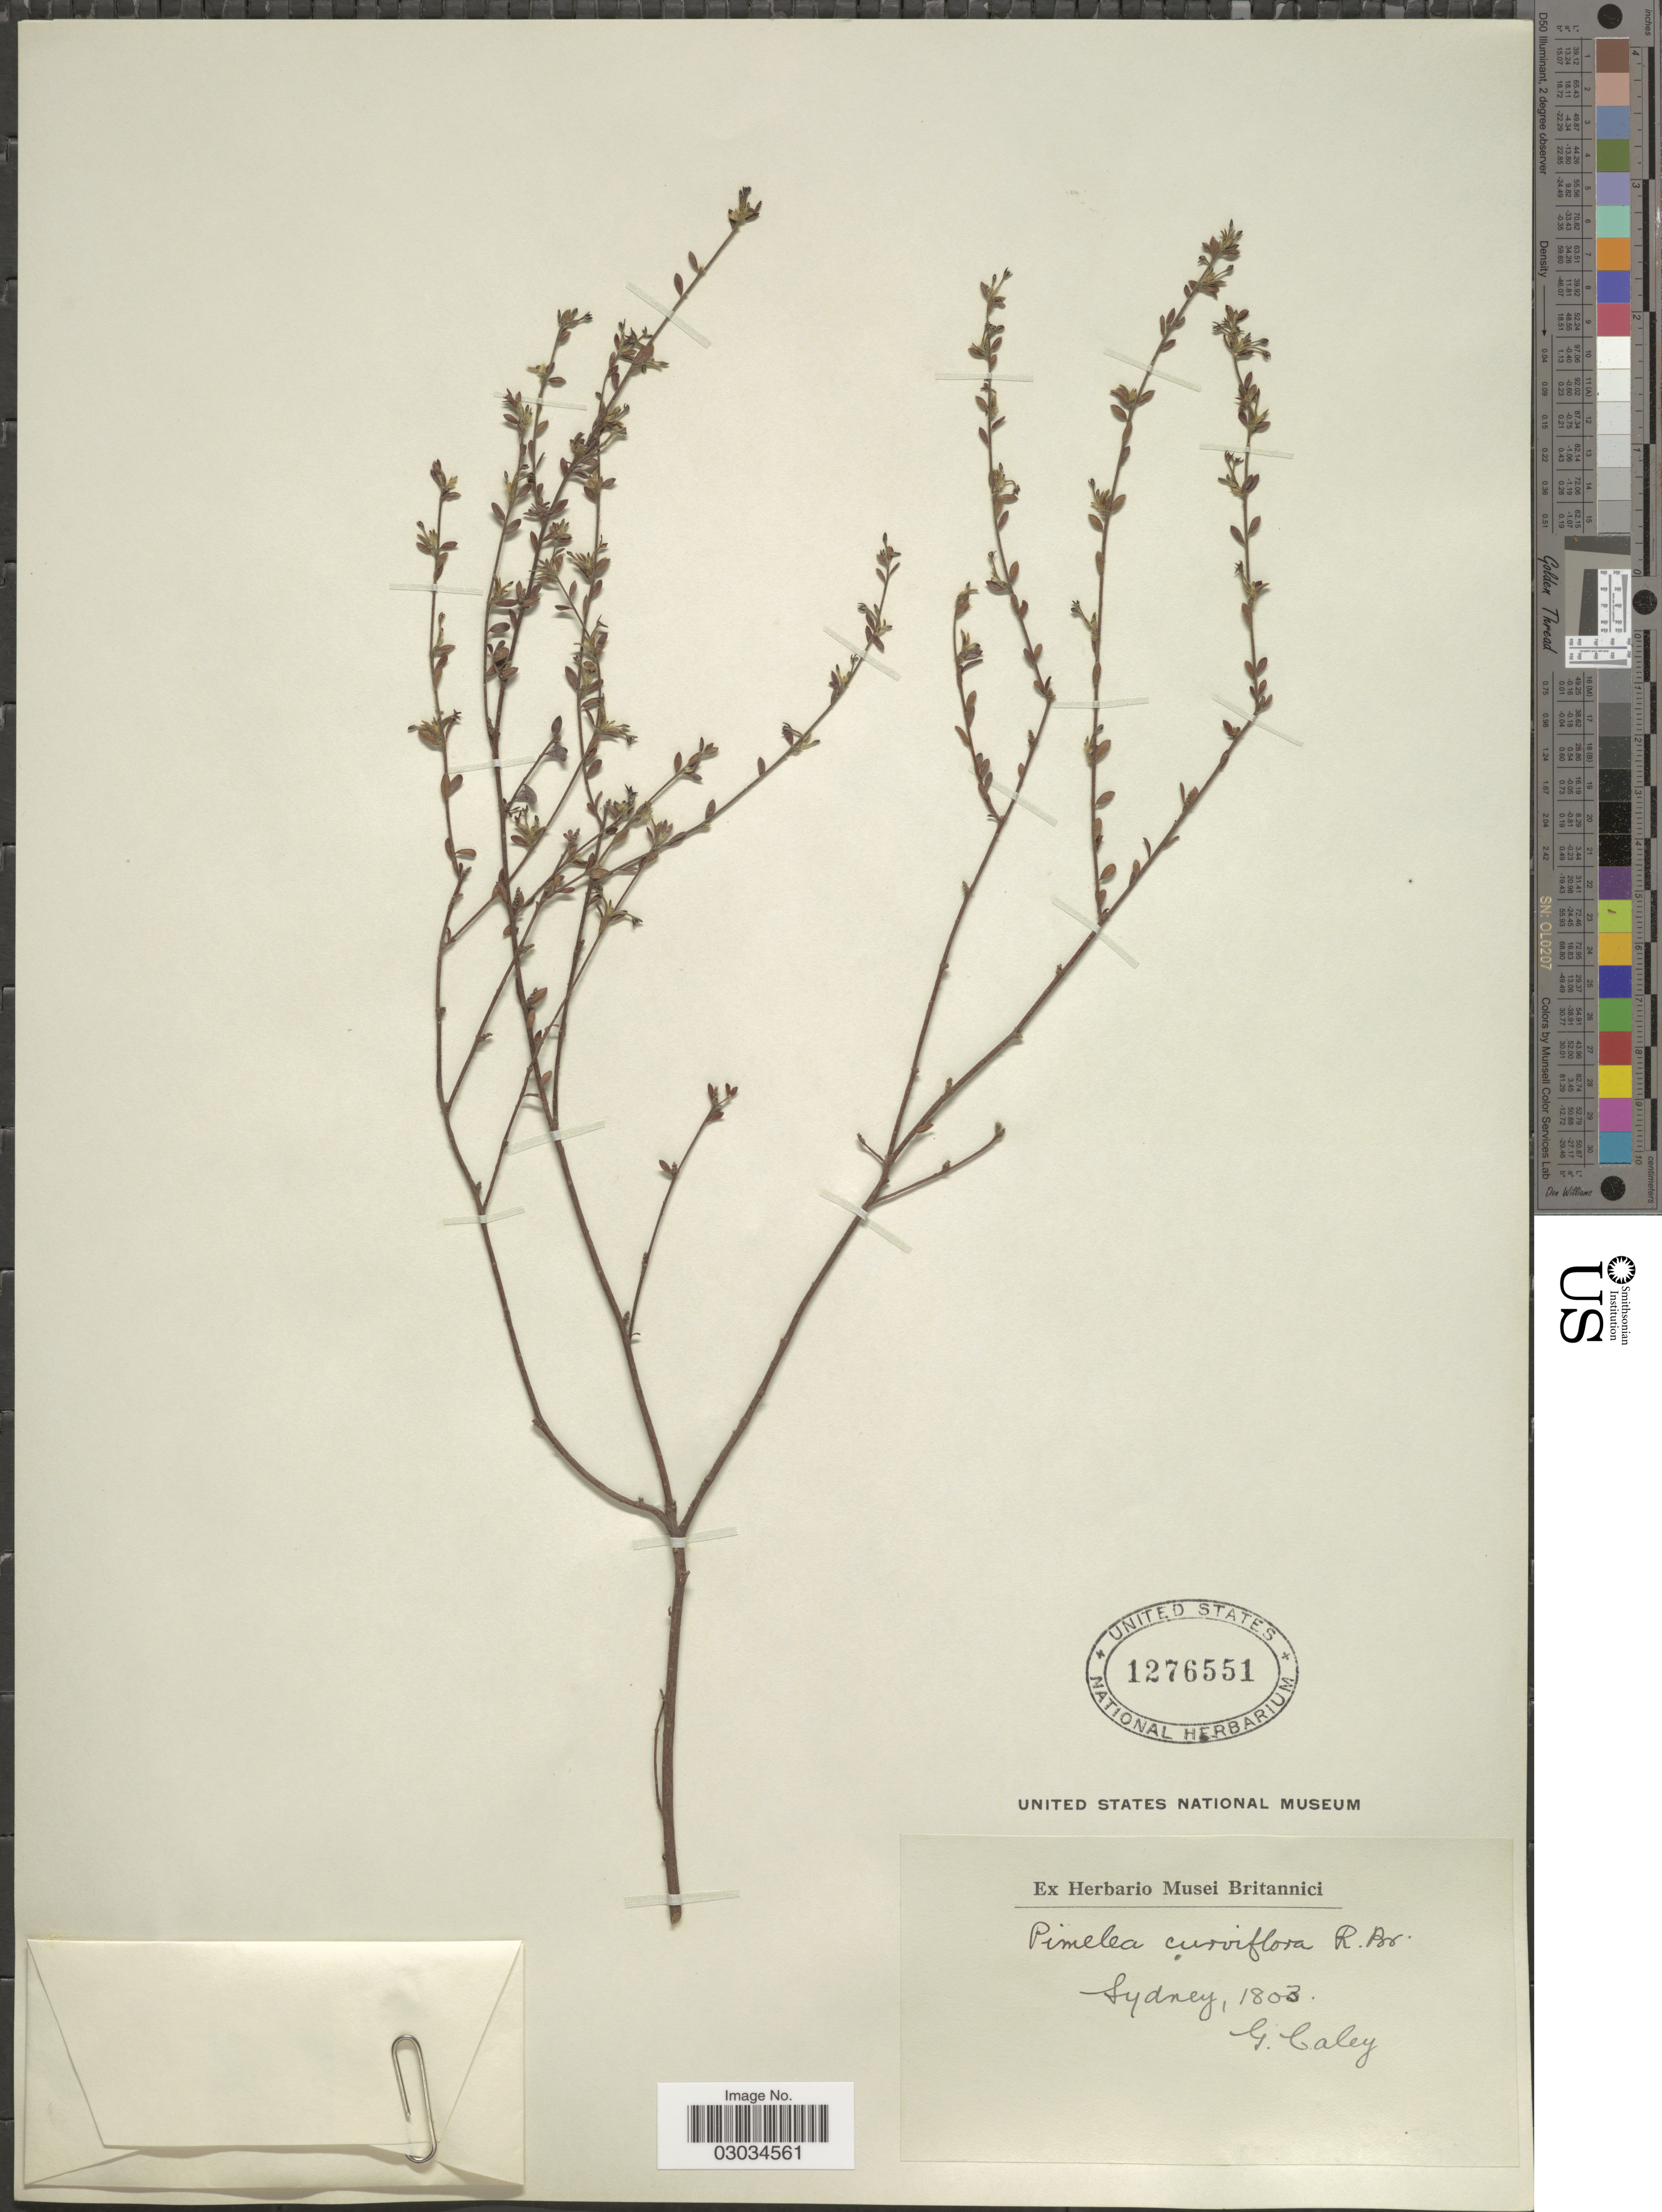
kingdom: Plantae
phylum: Tracheophyta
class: Magnoliopsida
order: Malvales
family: Thymelaeaceae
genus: Pimelea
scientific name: Pimelea curviflora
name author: R. Br.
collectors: G. Caley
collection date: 1803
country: Australia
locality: Sydney.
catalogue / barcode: US 1276551